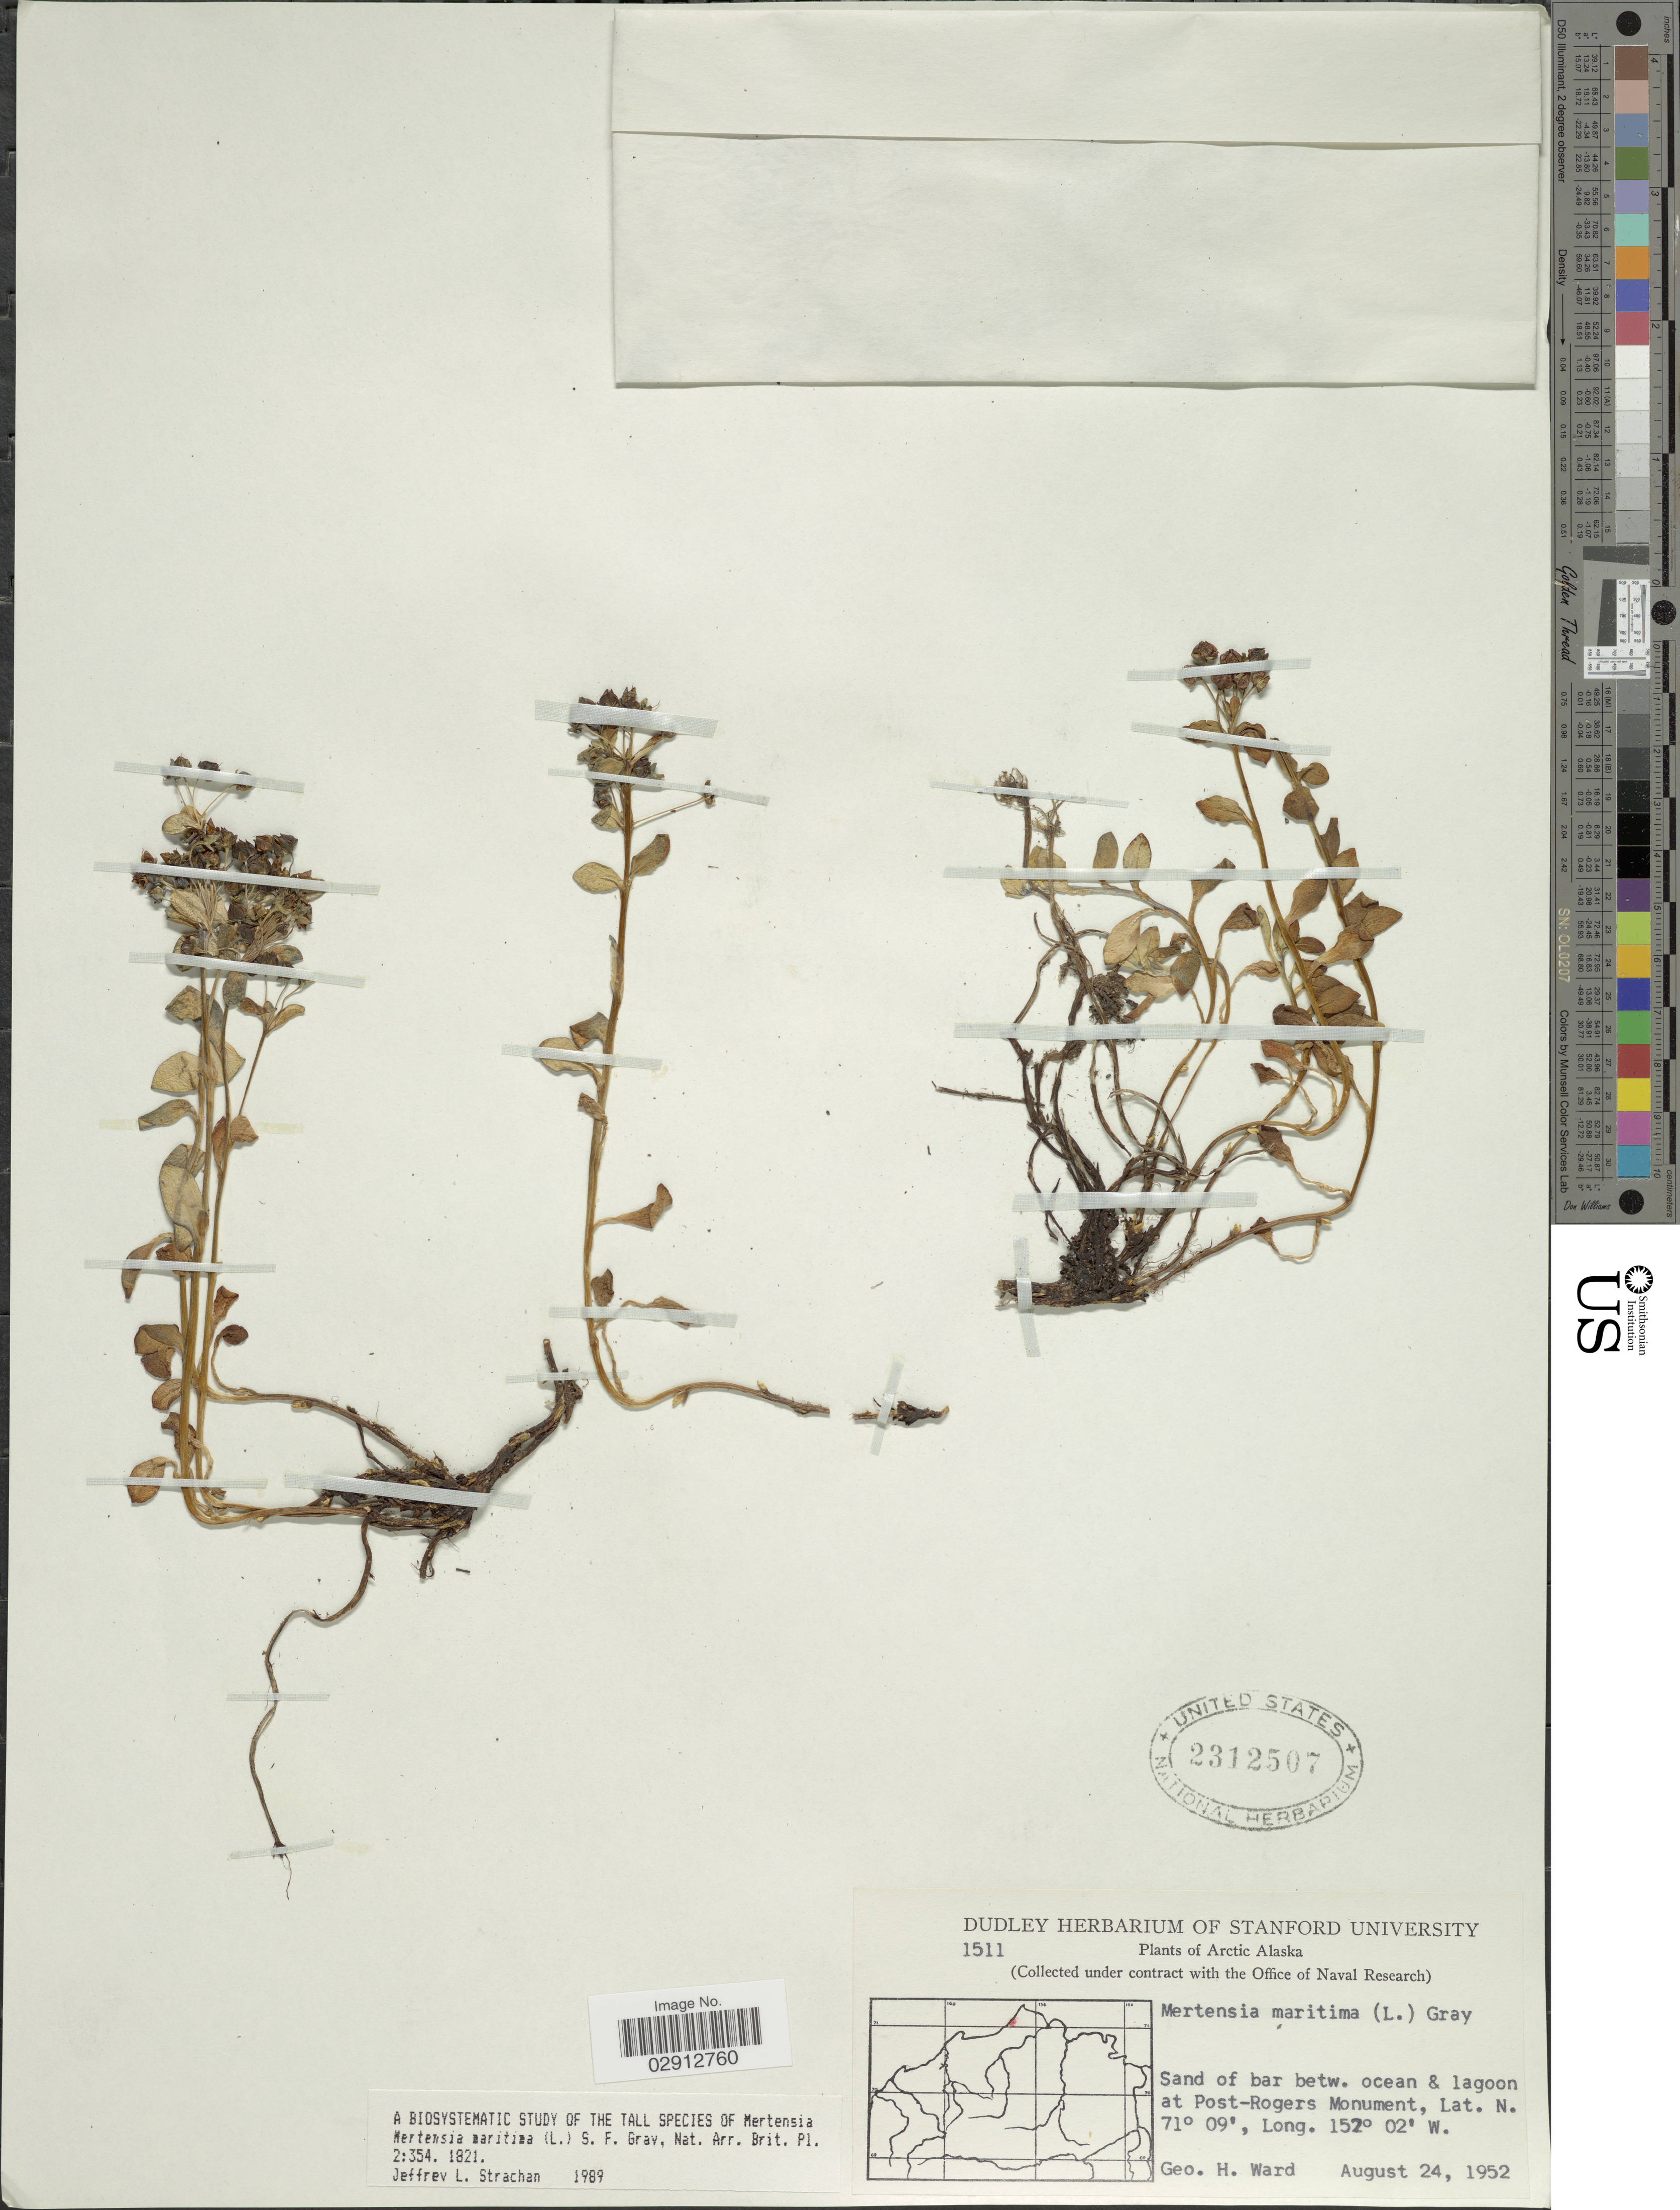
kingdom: Plantae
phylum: Tracheophyta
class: Magnoliopsida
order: Boraginales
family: Boraginaceae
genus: Mertensia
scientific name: Mertensia maritima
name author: (L.) S.F. Gray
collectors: G. H. Ward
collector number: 1511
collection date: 1952-08-24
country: United States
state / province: Alaska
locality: Arctic Alaska. Sand of bar betw. ocean & lagoon at Post-Rogers Monument.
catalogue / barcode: US 2312507